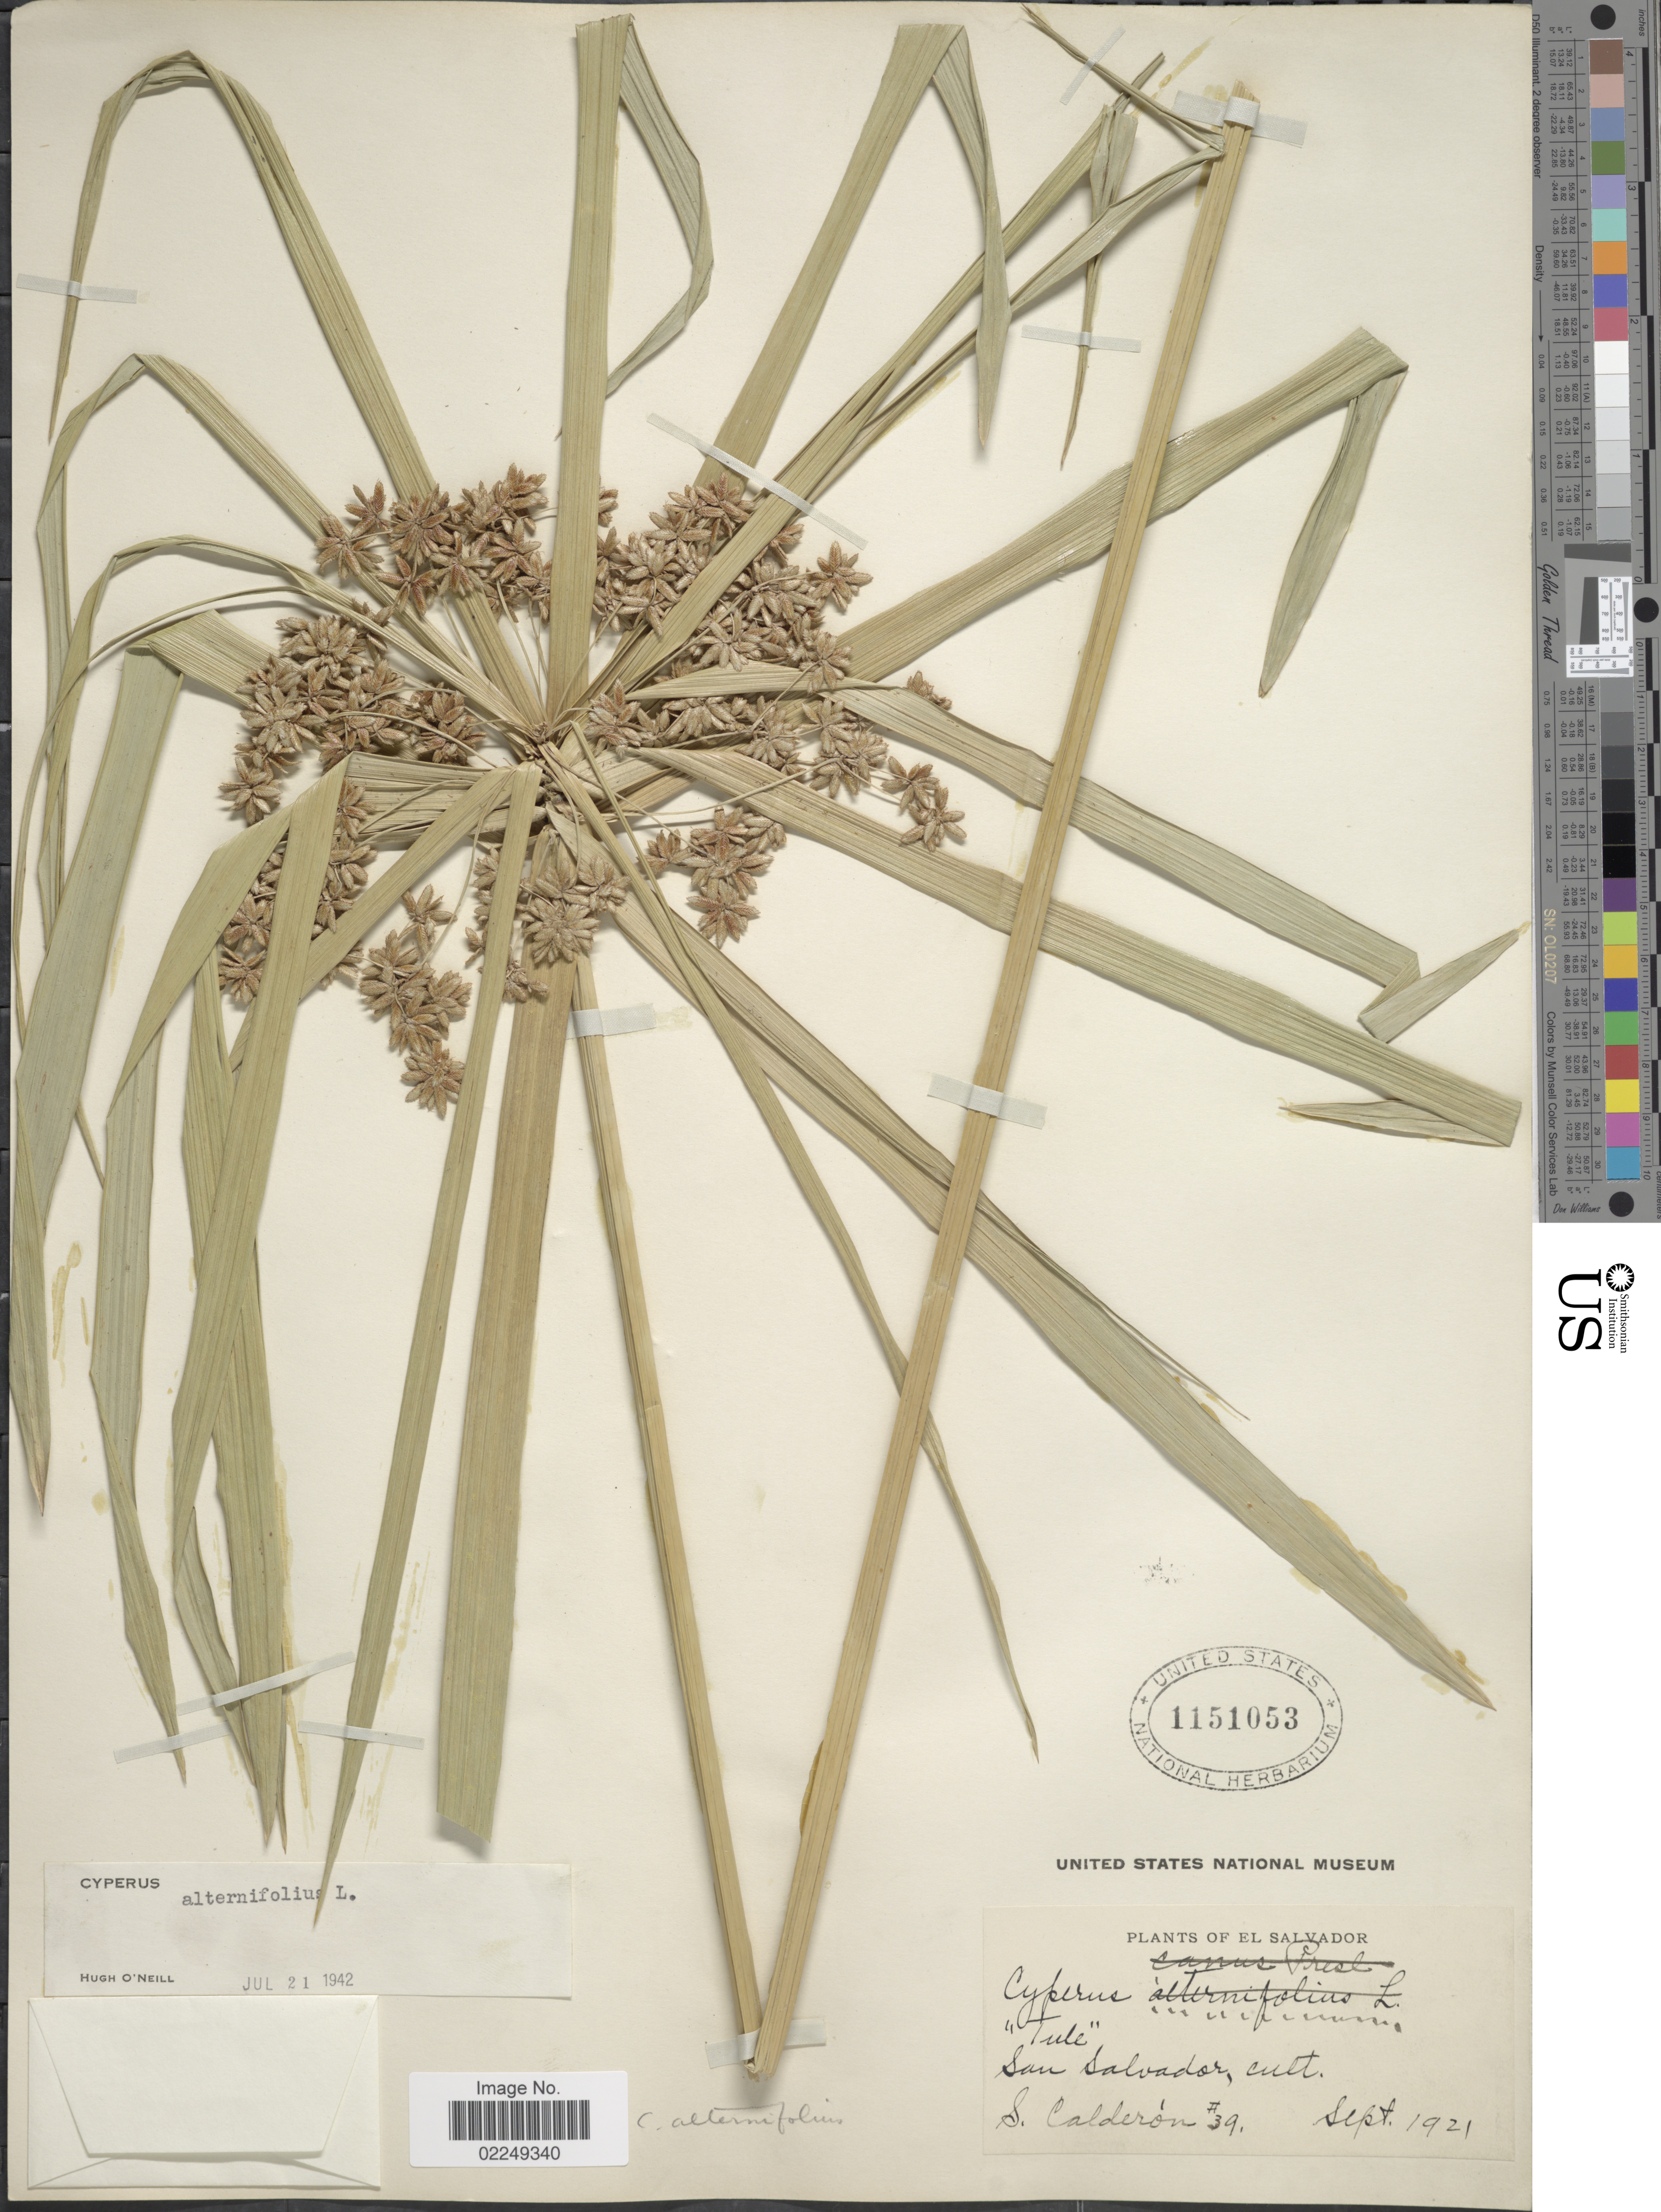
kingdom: Plantae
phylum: Tracheophyta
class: Liliopsida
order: Poales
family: Cyperaceae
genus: Cyperus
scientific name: Cyperus involucratus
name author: Rottb.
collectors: S. Calderón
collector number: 39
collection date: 1921-09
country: El Salvador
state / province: San Salvador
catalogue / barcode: US 1151053